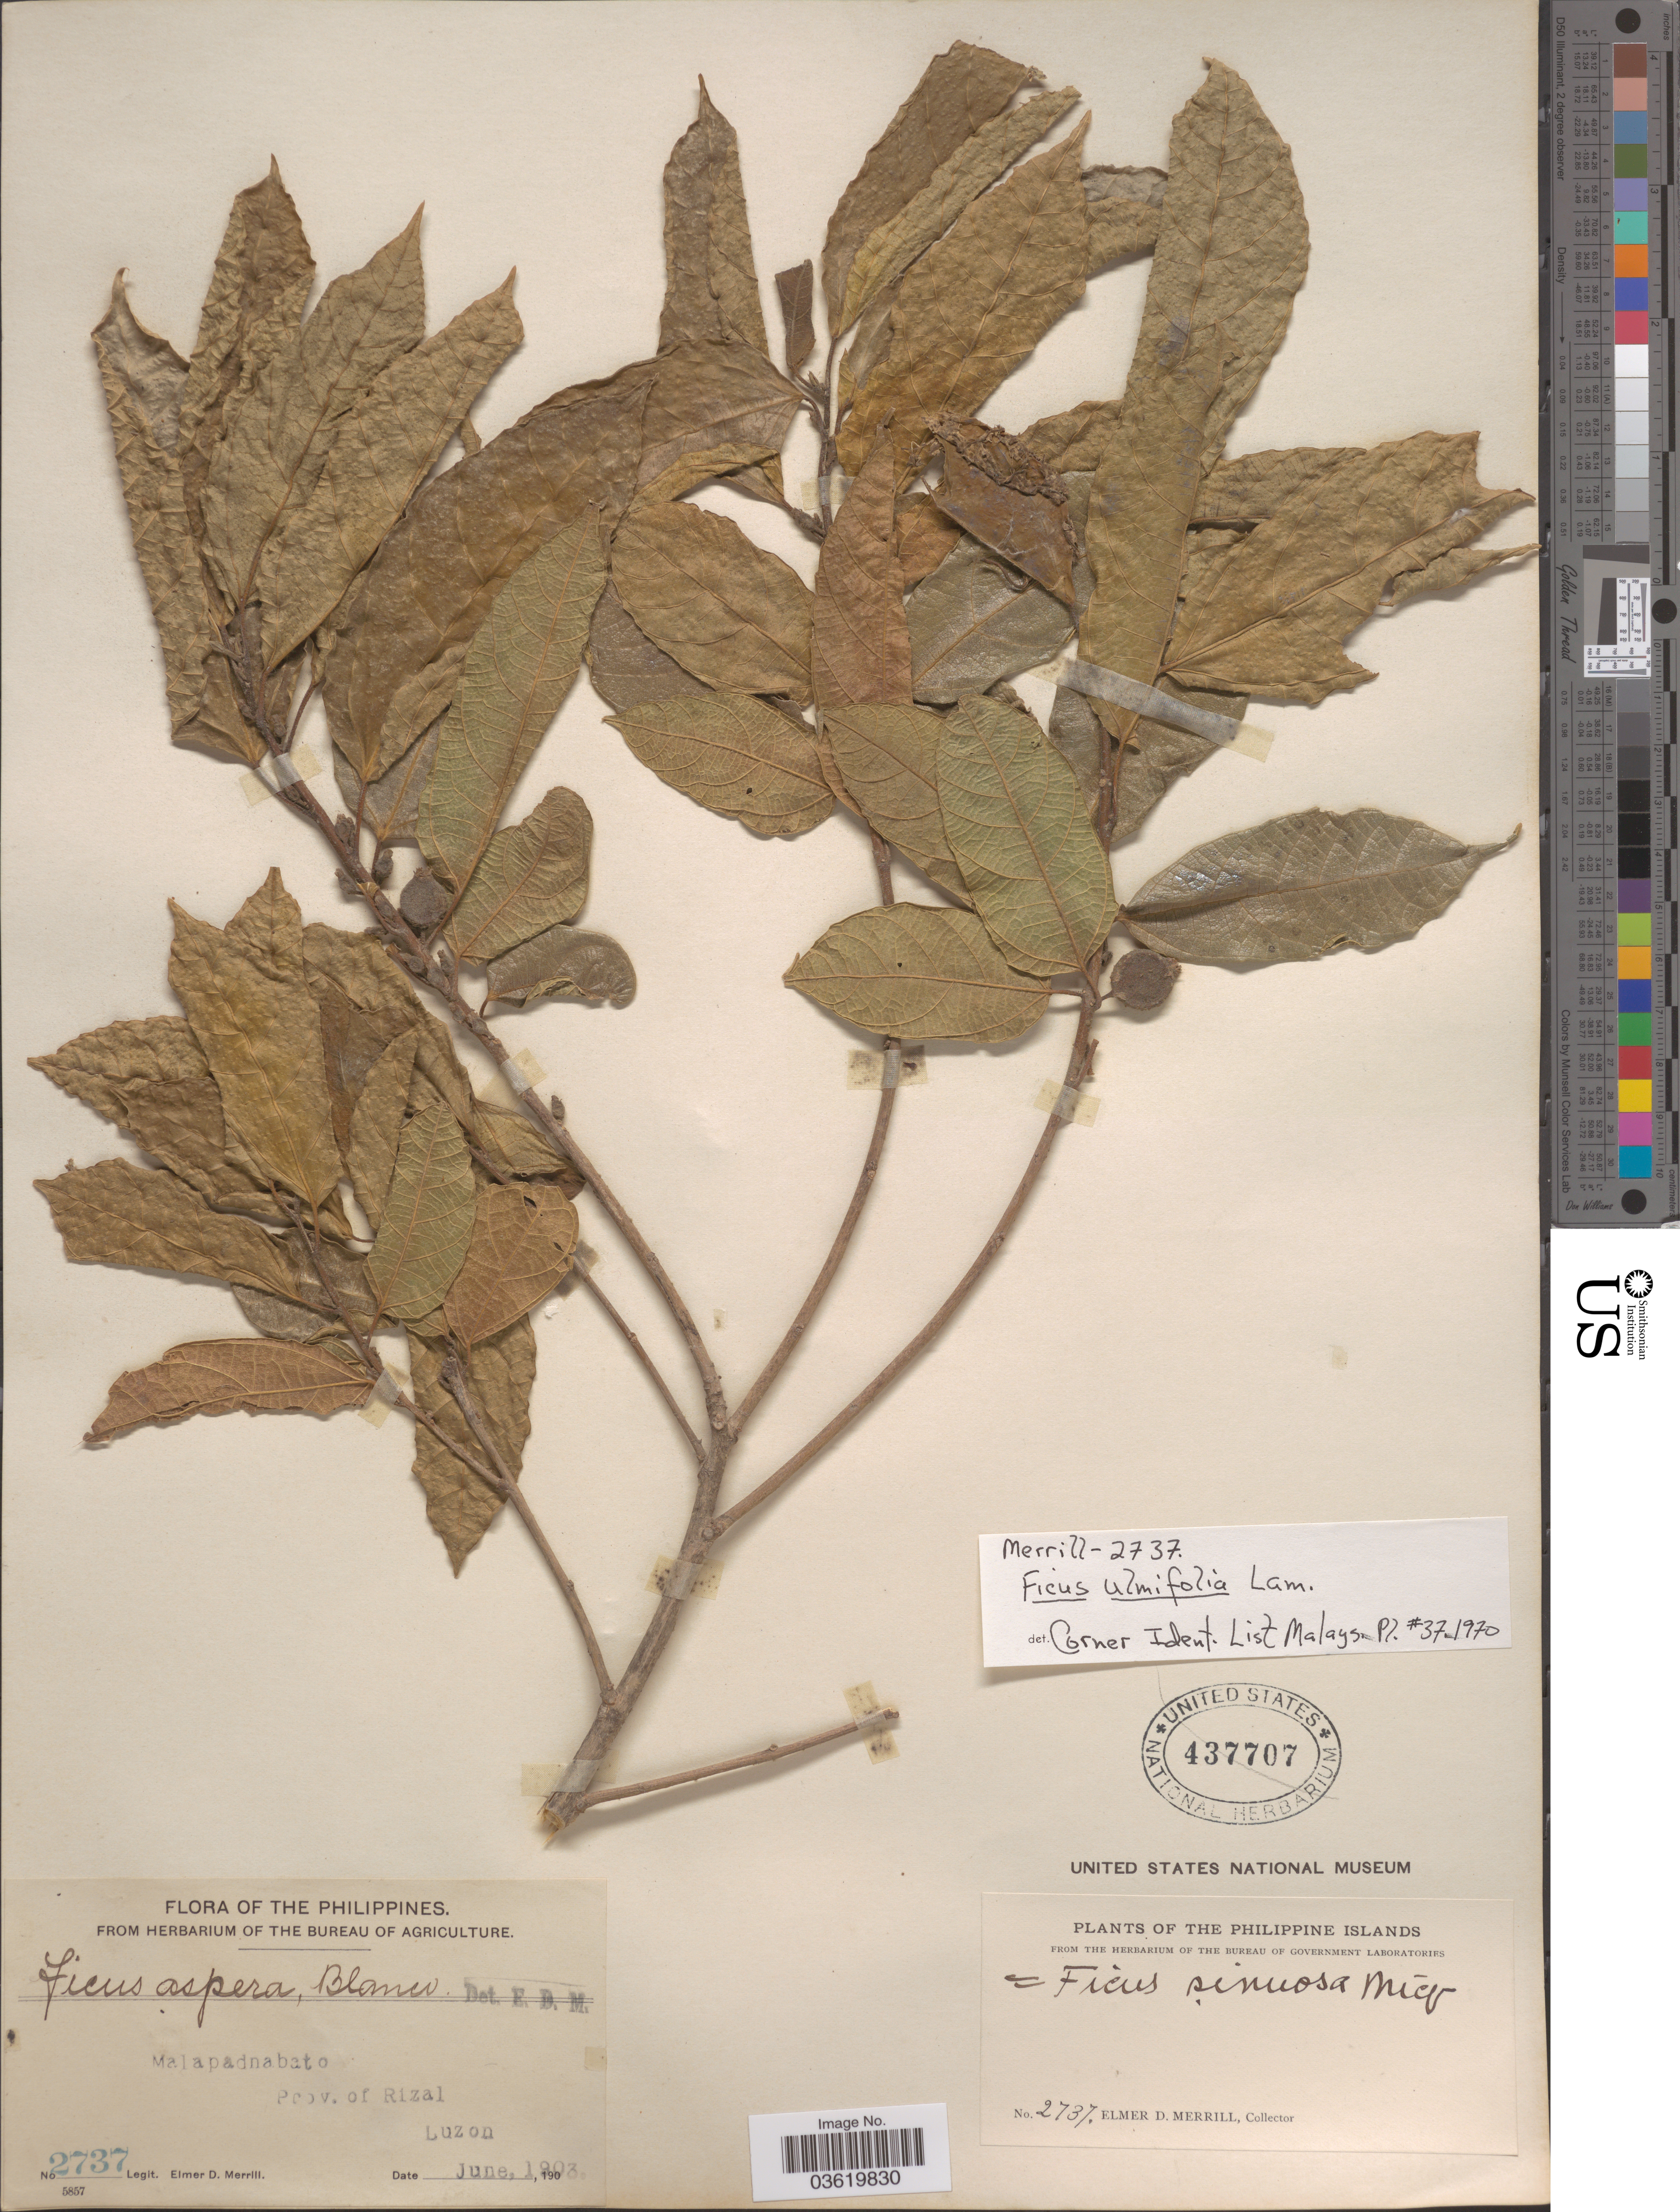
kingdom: Plantae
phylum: Tracheophyta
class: Magnoliopsida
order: Rosales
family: Moraceae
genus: Ficus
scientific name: Ficus ulmifolia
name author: Lam.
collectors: E. D. Merrill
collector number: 2737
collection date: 1903-06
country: Philippines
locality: Philippine Islands. Malapadnabato. Prov. of Rizal. Luzon.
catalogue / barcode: US 437707